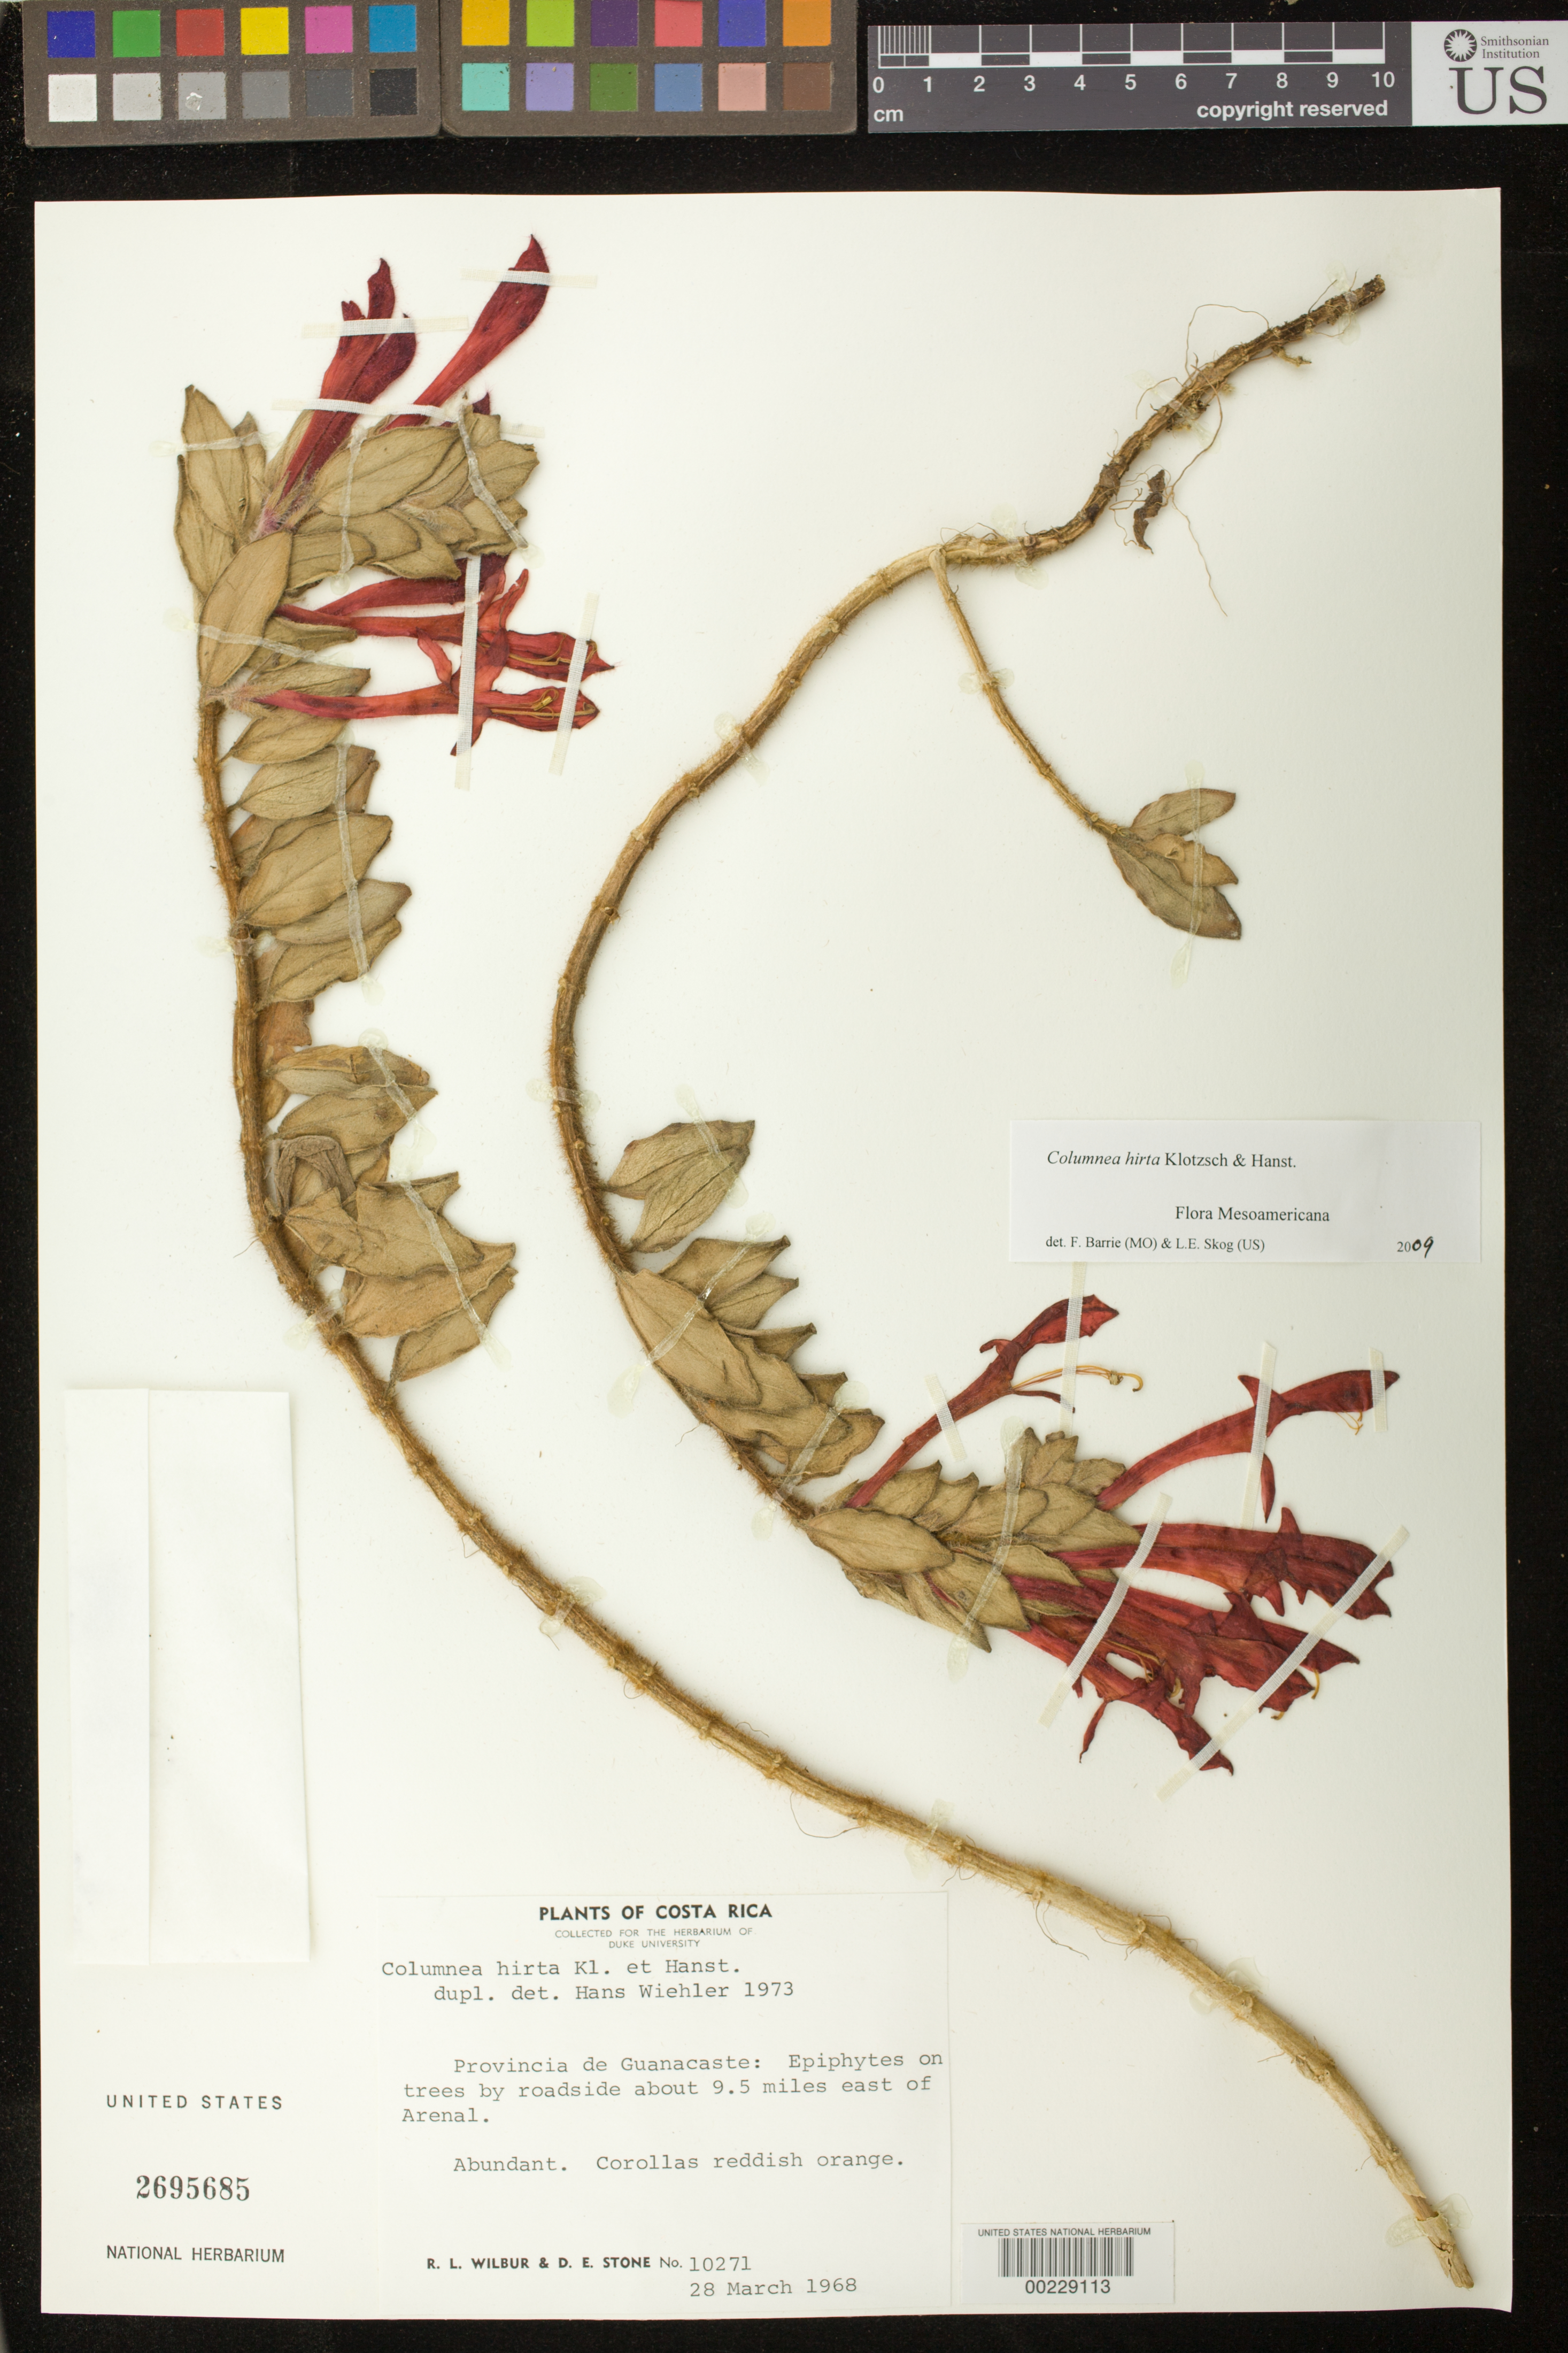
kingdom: Plantae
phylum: Tracheophyta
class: Magnoliopsida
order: Lamiales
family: Gesneriaceae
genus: Columnea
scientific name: Columnea hirta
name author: Klotzsch & Hanst.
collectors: R. L. Wilbur & D. E. Stone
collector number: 10271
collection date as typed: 28 Mar 1968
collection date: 1968-03-28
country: Costa Rica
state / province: Guanacaste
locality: About 9.5 mi E of Arenal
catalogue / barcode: US 2695685